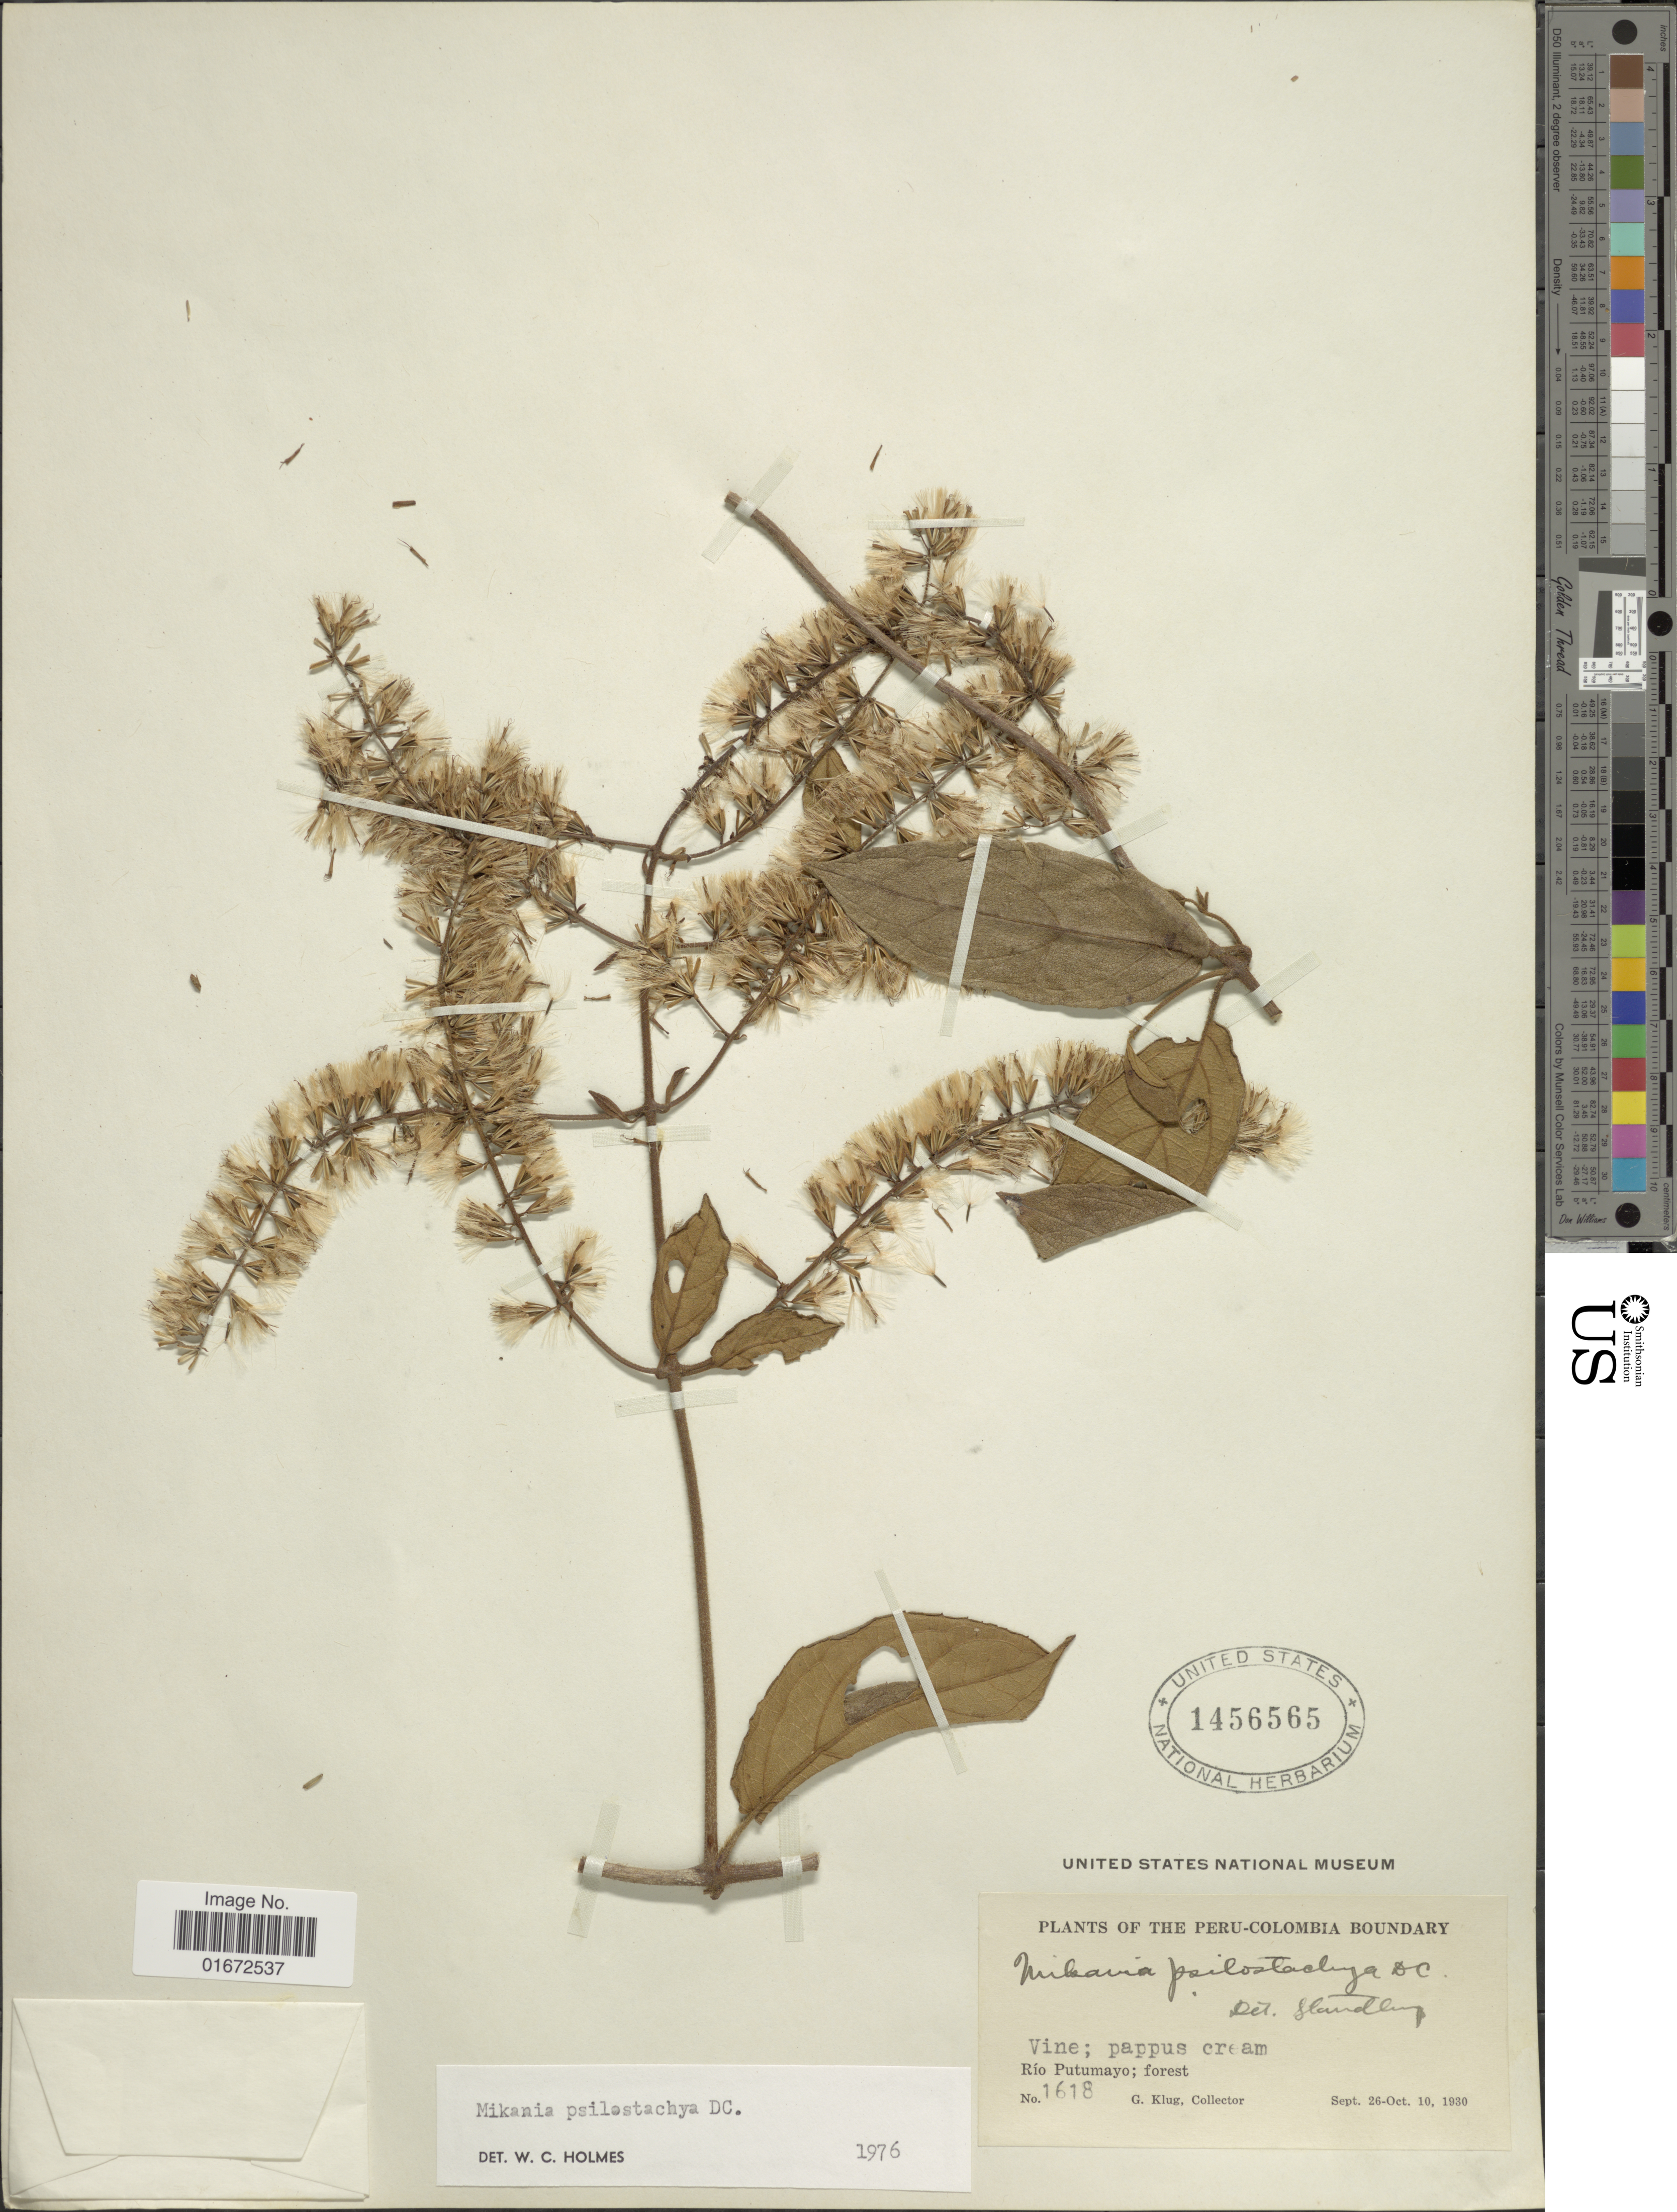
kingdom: Plantae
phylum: Tracheophyta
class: Magnoliopsida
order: Asterales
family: Asteraceae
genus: Mikania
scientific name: Mikania psilostachya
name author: DC.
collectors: G. Klug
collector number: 1618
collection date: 1930-09-26/1930-10-10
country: Colombia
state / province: Putumayo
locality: Río Putumayo; forest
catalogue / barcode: US 1456565